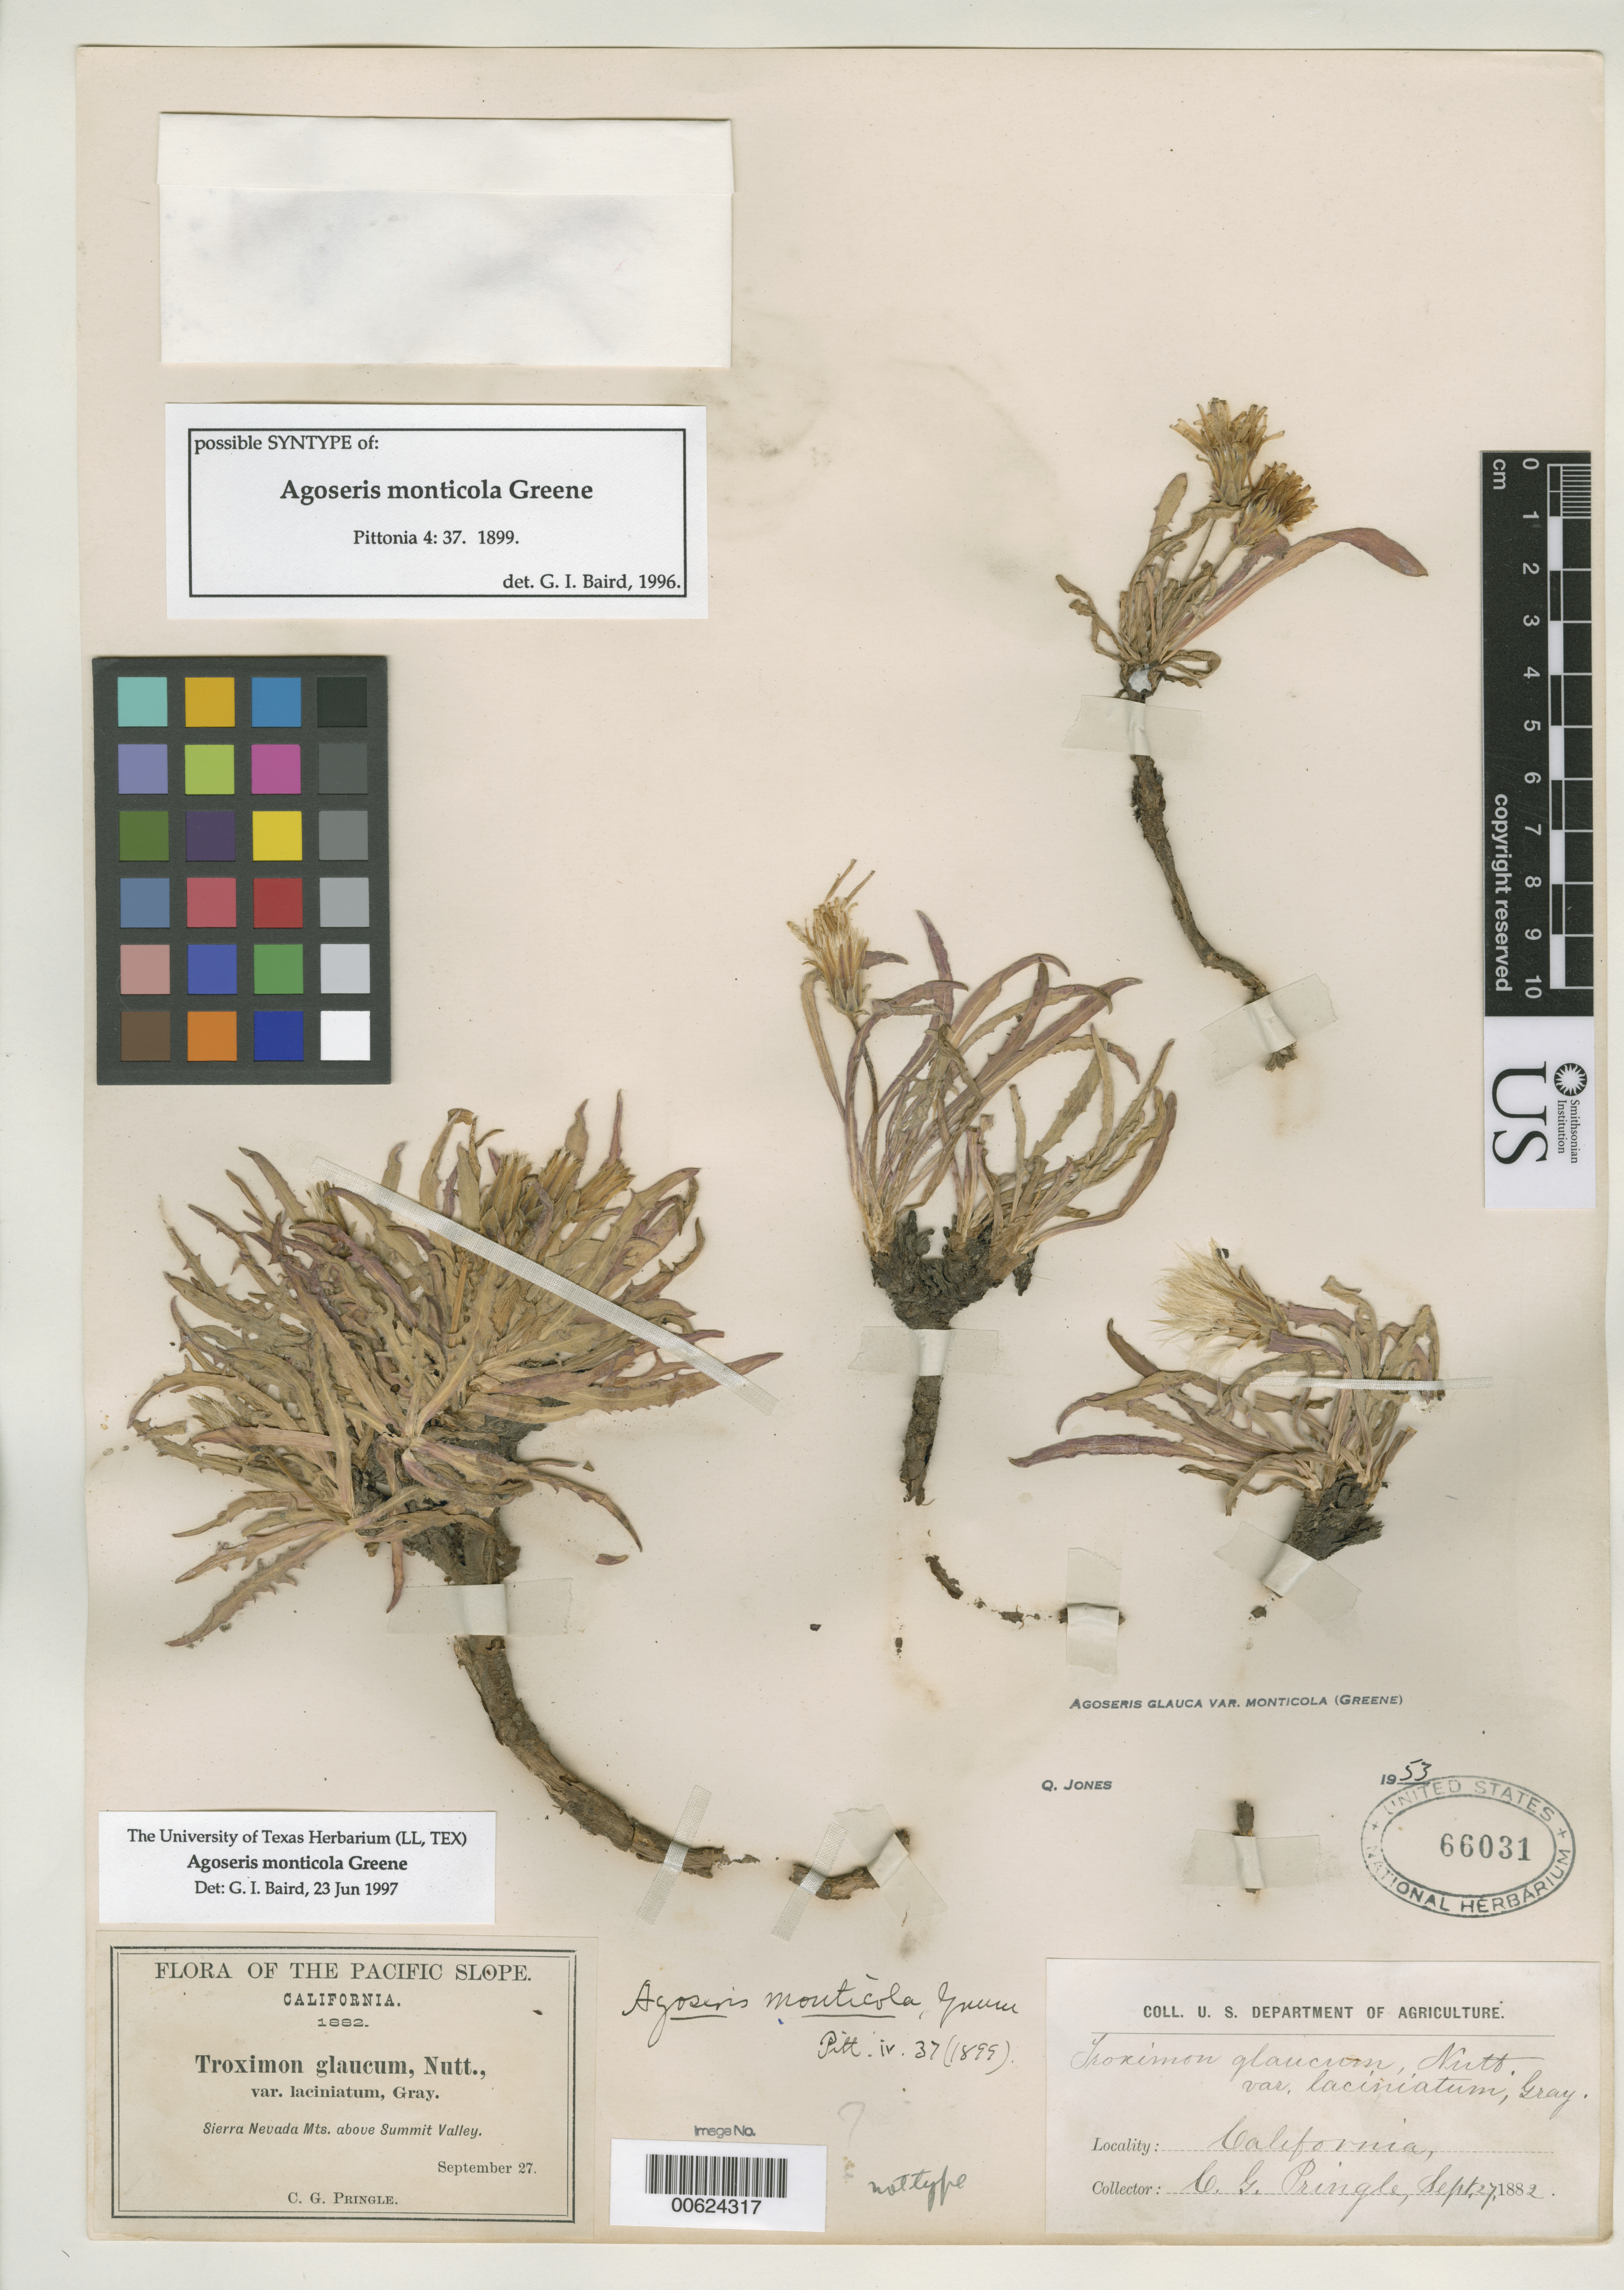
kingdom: Plantae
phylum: Tracheophyta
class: Magnoliopsida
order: Asterales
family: Asteraceae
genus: Agoseris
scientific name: Agoseris monticola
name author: Greene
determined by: Baird, G. I.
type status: Possible Syntype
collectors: C. G. Pringle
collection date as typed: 27 Sep 1882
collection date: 1882-09-27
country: United States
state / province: California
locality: Sierra Nevada Mts. above Summit Valley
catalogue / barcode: US 66031